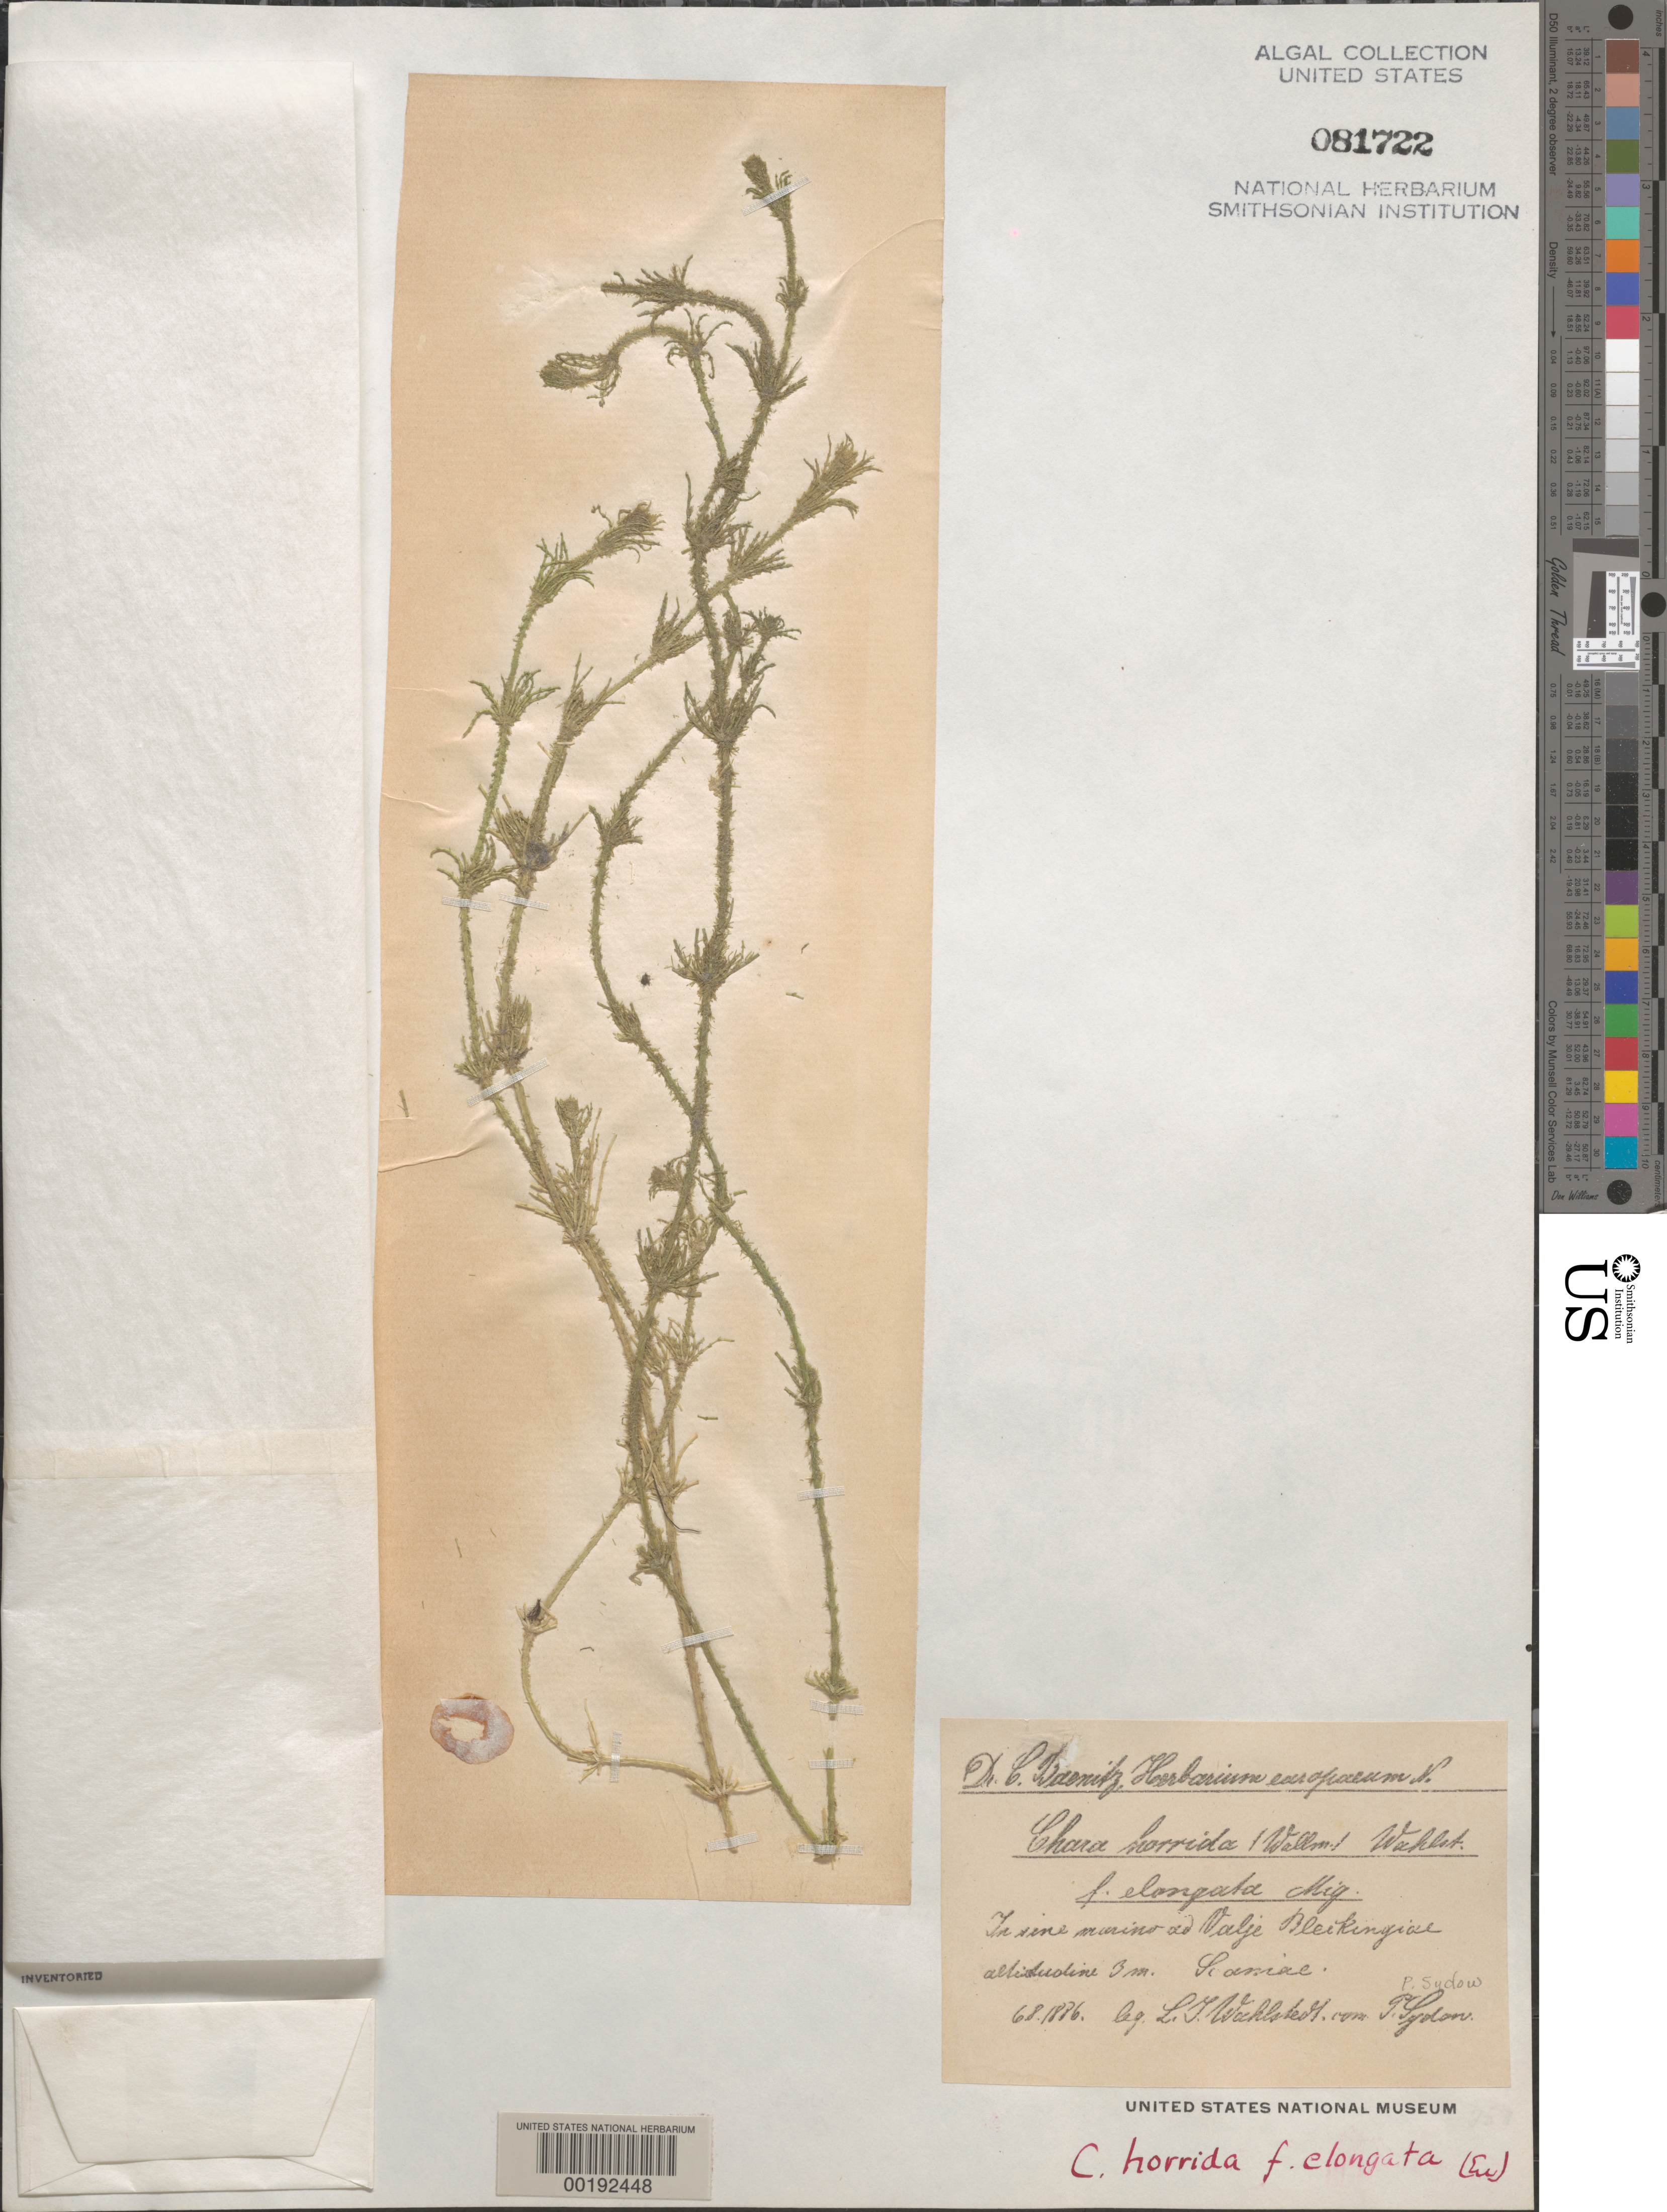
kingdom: Plantae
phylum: Charophyta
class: Charophyceae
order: Charales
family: Characeae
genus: Chara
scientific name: Chara horrida f. elongata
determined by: Sydow, P.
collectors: L. J. Wahlstedt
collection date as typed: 06 Aug 1886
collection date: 1886-08-06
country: Sweden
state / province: Blekinge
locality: Valje blekinge, skane (scaniae)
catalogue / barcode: US 81722